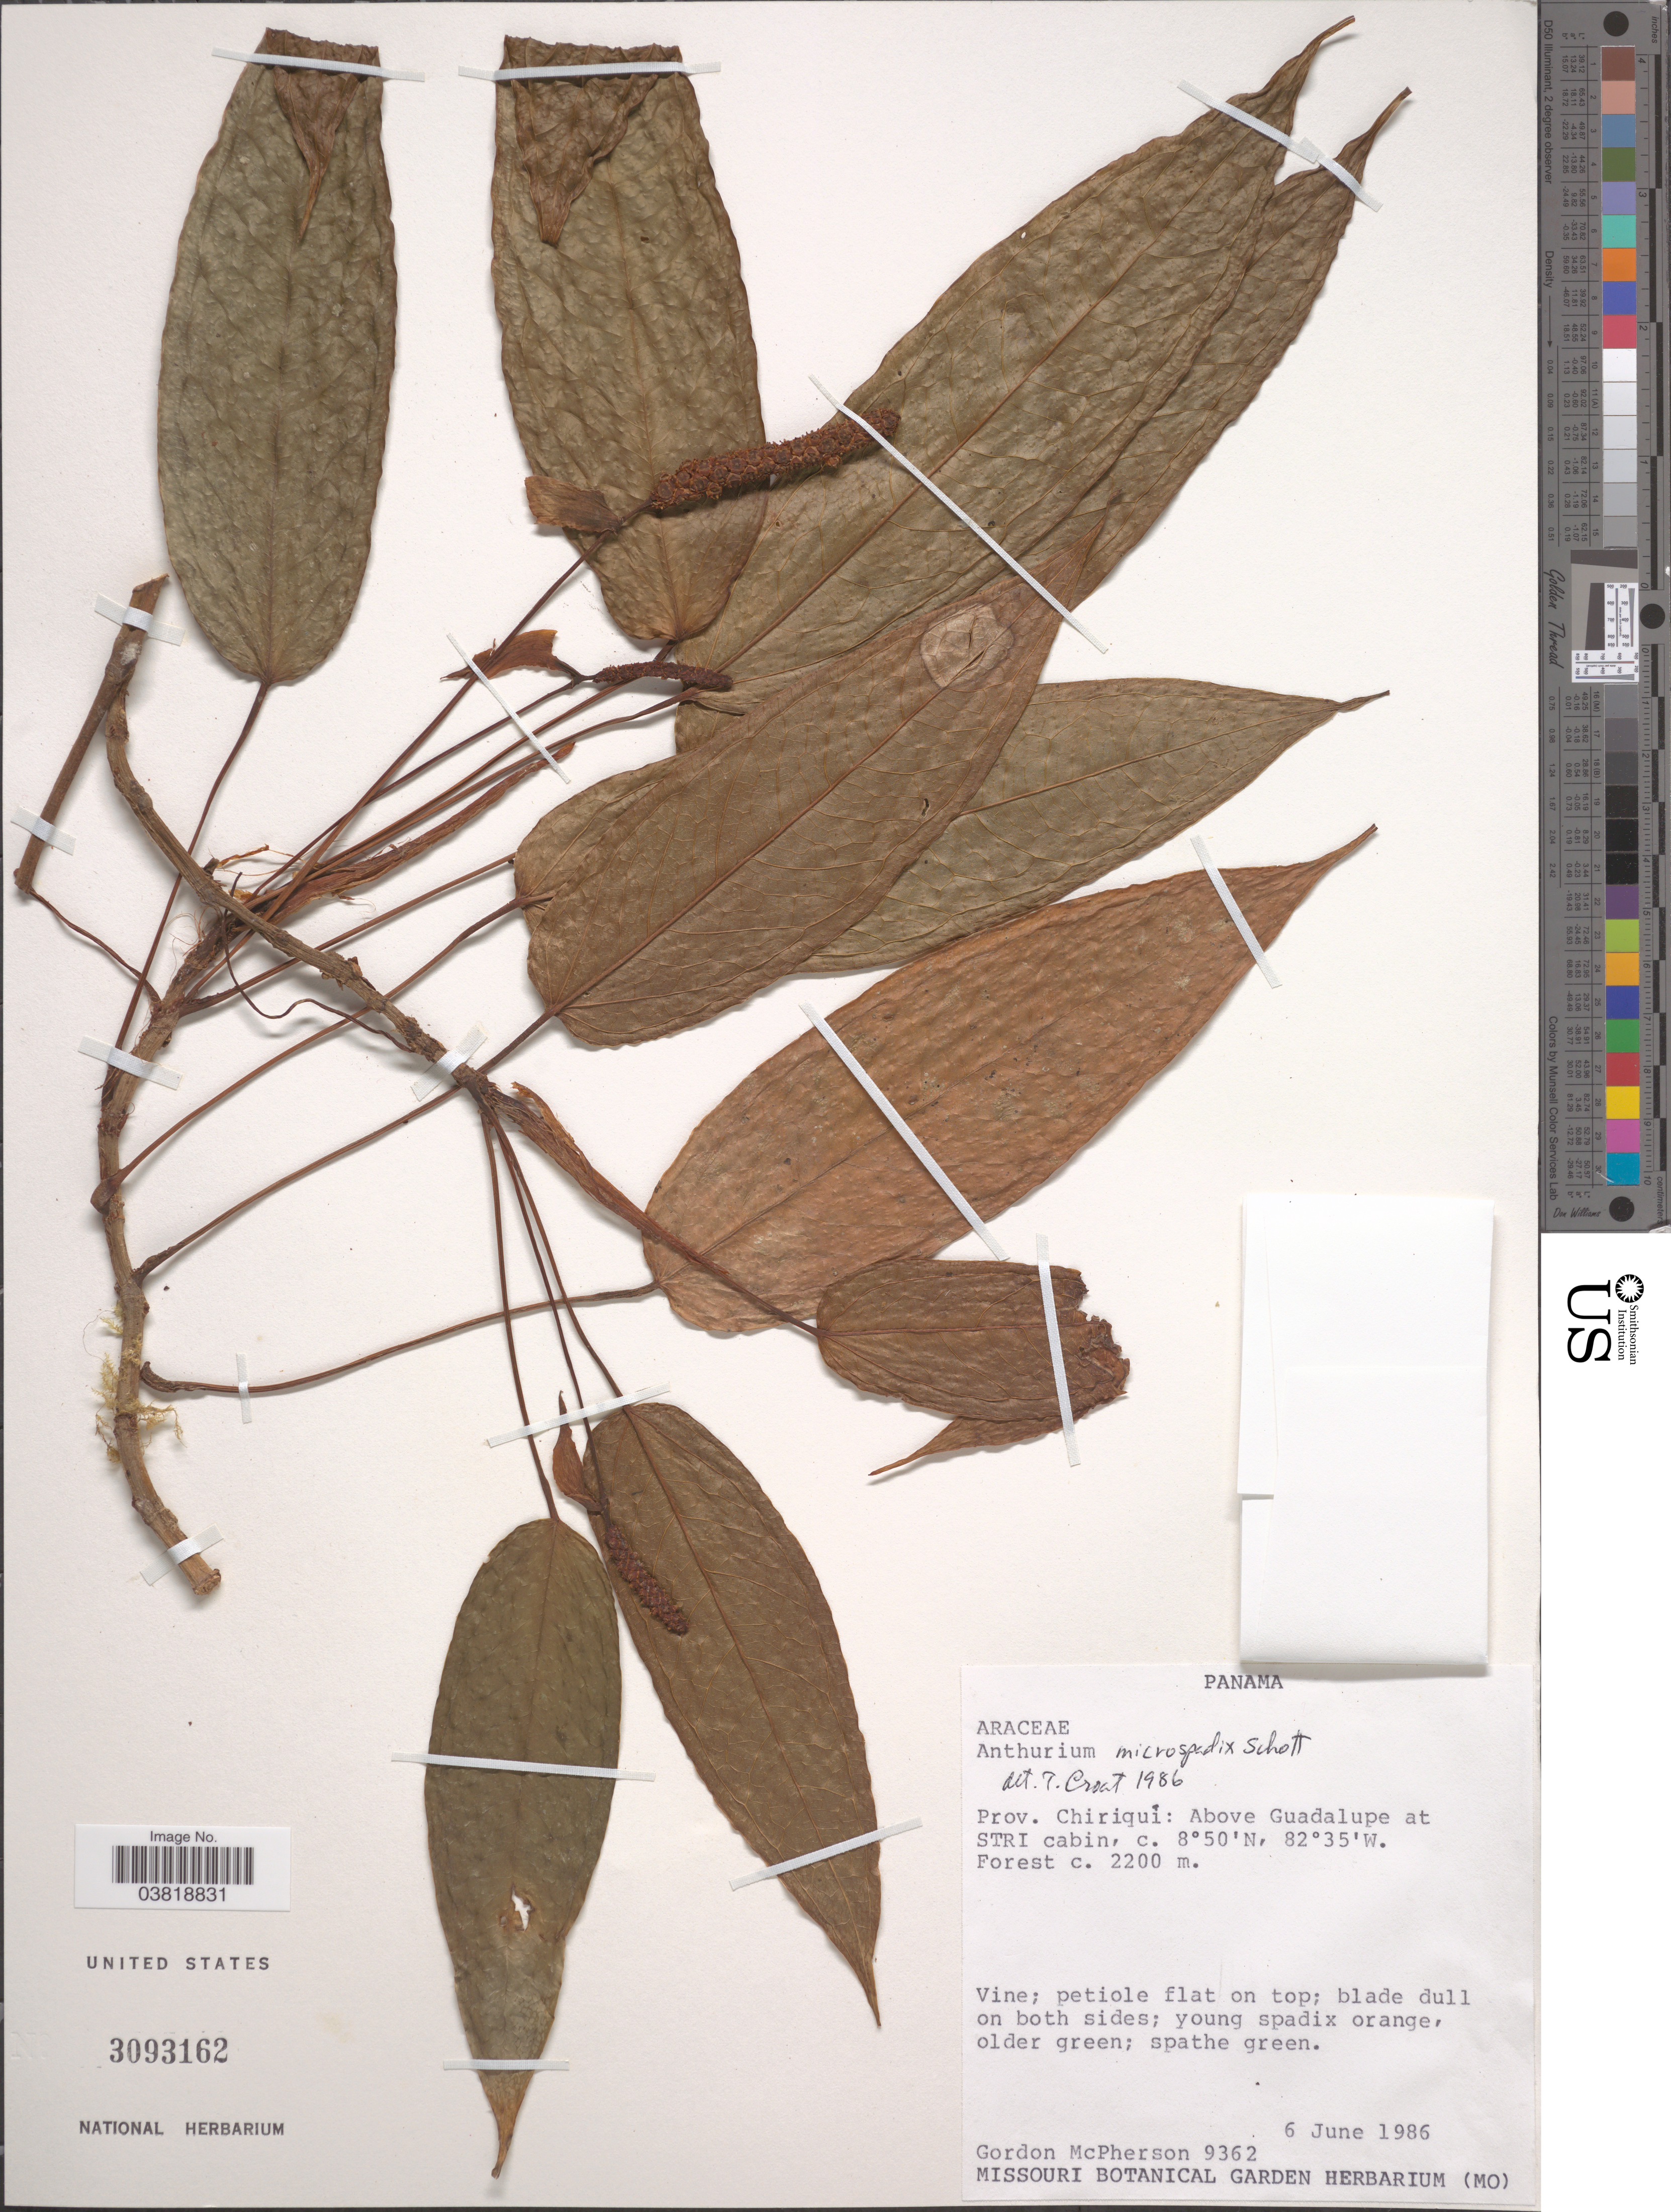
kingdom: Plantae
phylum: Tracheophyta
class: Liliopsida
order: Alismatales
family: Araceae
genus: Anthurium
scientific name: Anthurium microspadix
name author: Schott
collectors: G. McPherson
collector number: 9362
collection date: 1986-06-06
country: Panama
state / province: Chiriqui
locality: Above Guadalupe at STRI cabin.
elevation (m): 2200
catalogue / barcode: US 3093162